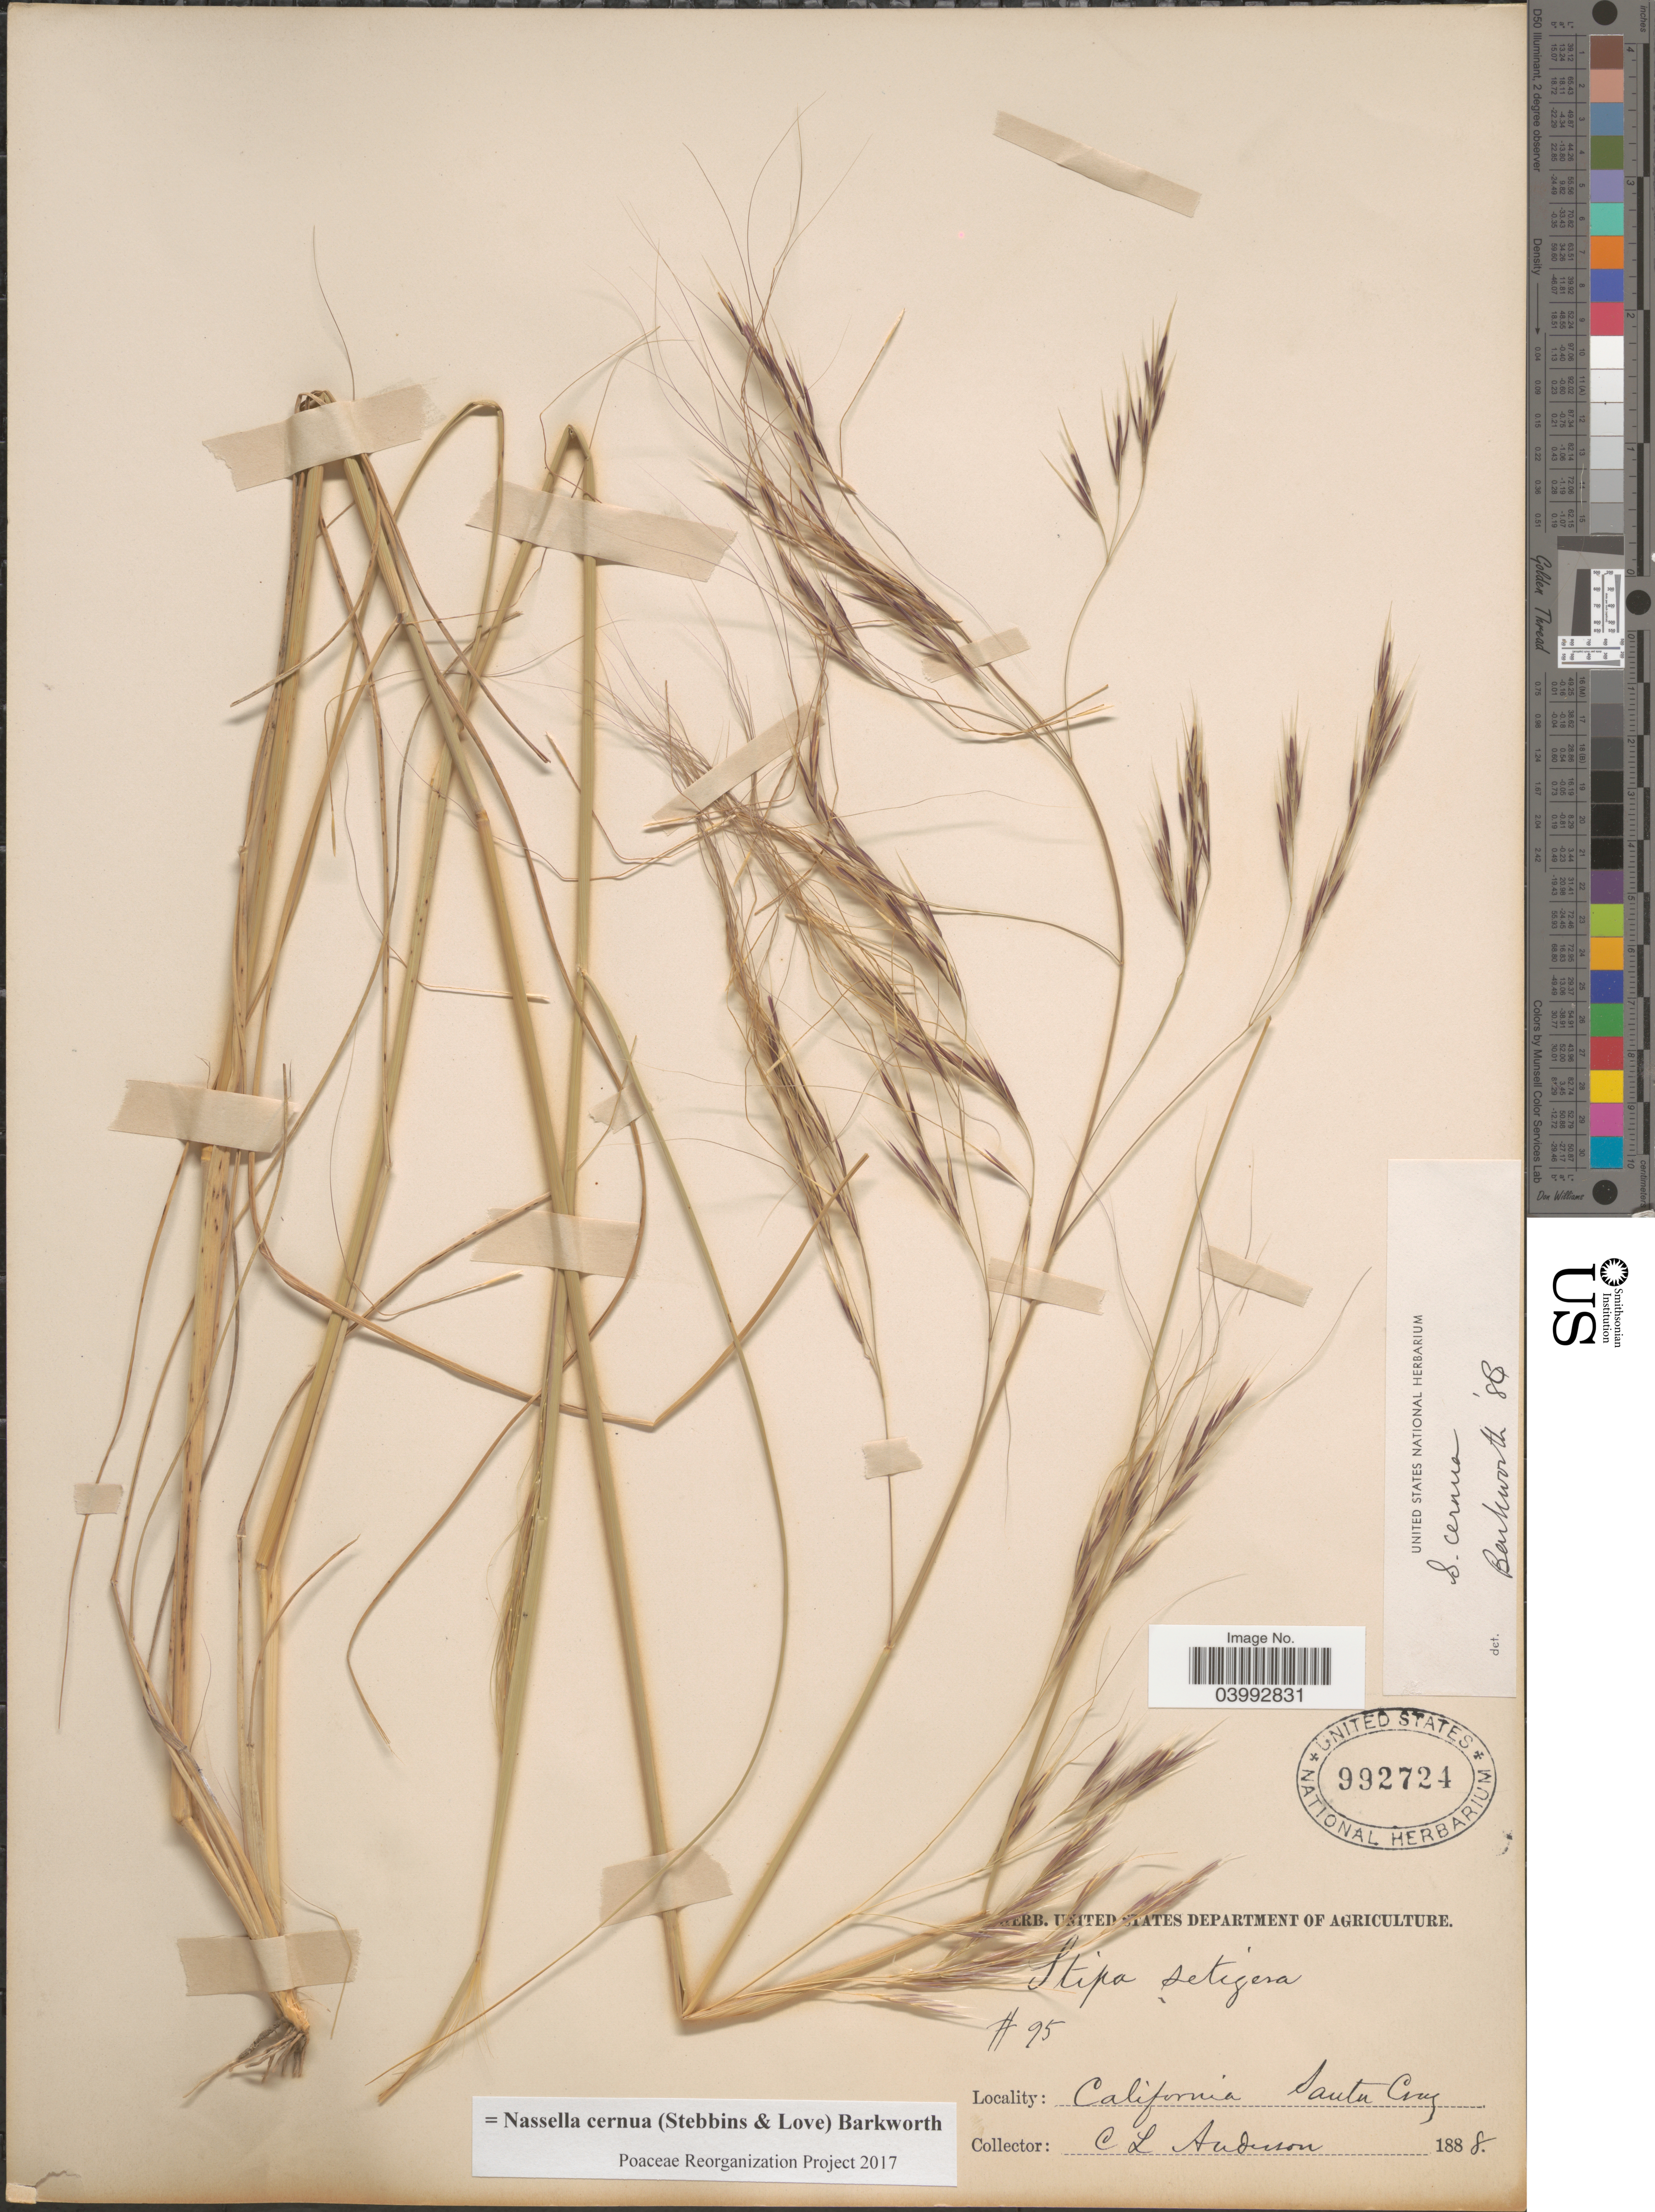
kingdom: Plantae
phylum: Tracheophyta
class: Liliopsida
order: Poales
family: Poaceae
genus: Nassella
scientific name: Nassella cernua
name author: (Stebbins & Love) Barkworth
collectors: C. L. Anderson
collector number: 95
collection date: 1888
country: United States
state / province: California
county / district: Santa Cruz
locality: Santa Cruz.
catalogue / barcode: US 992724